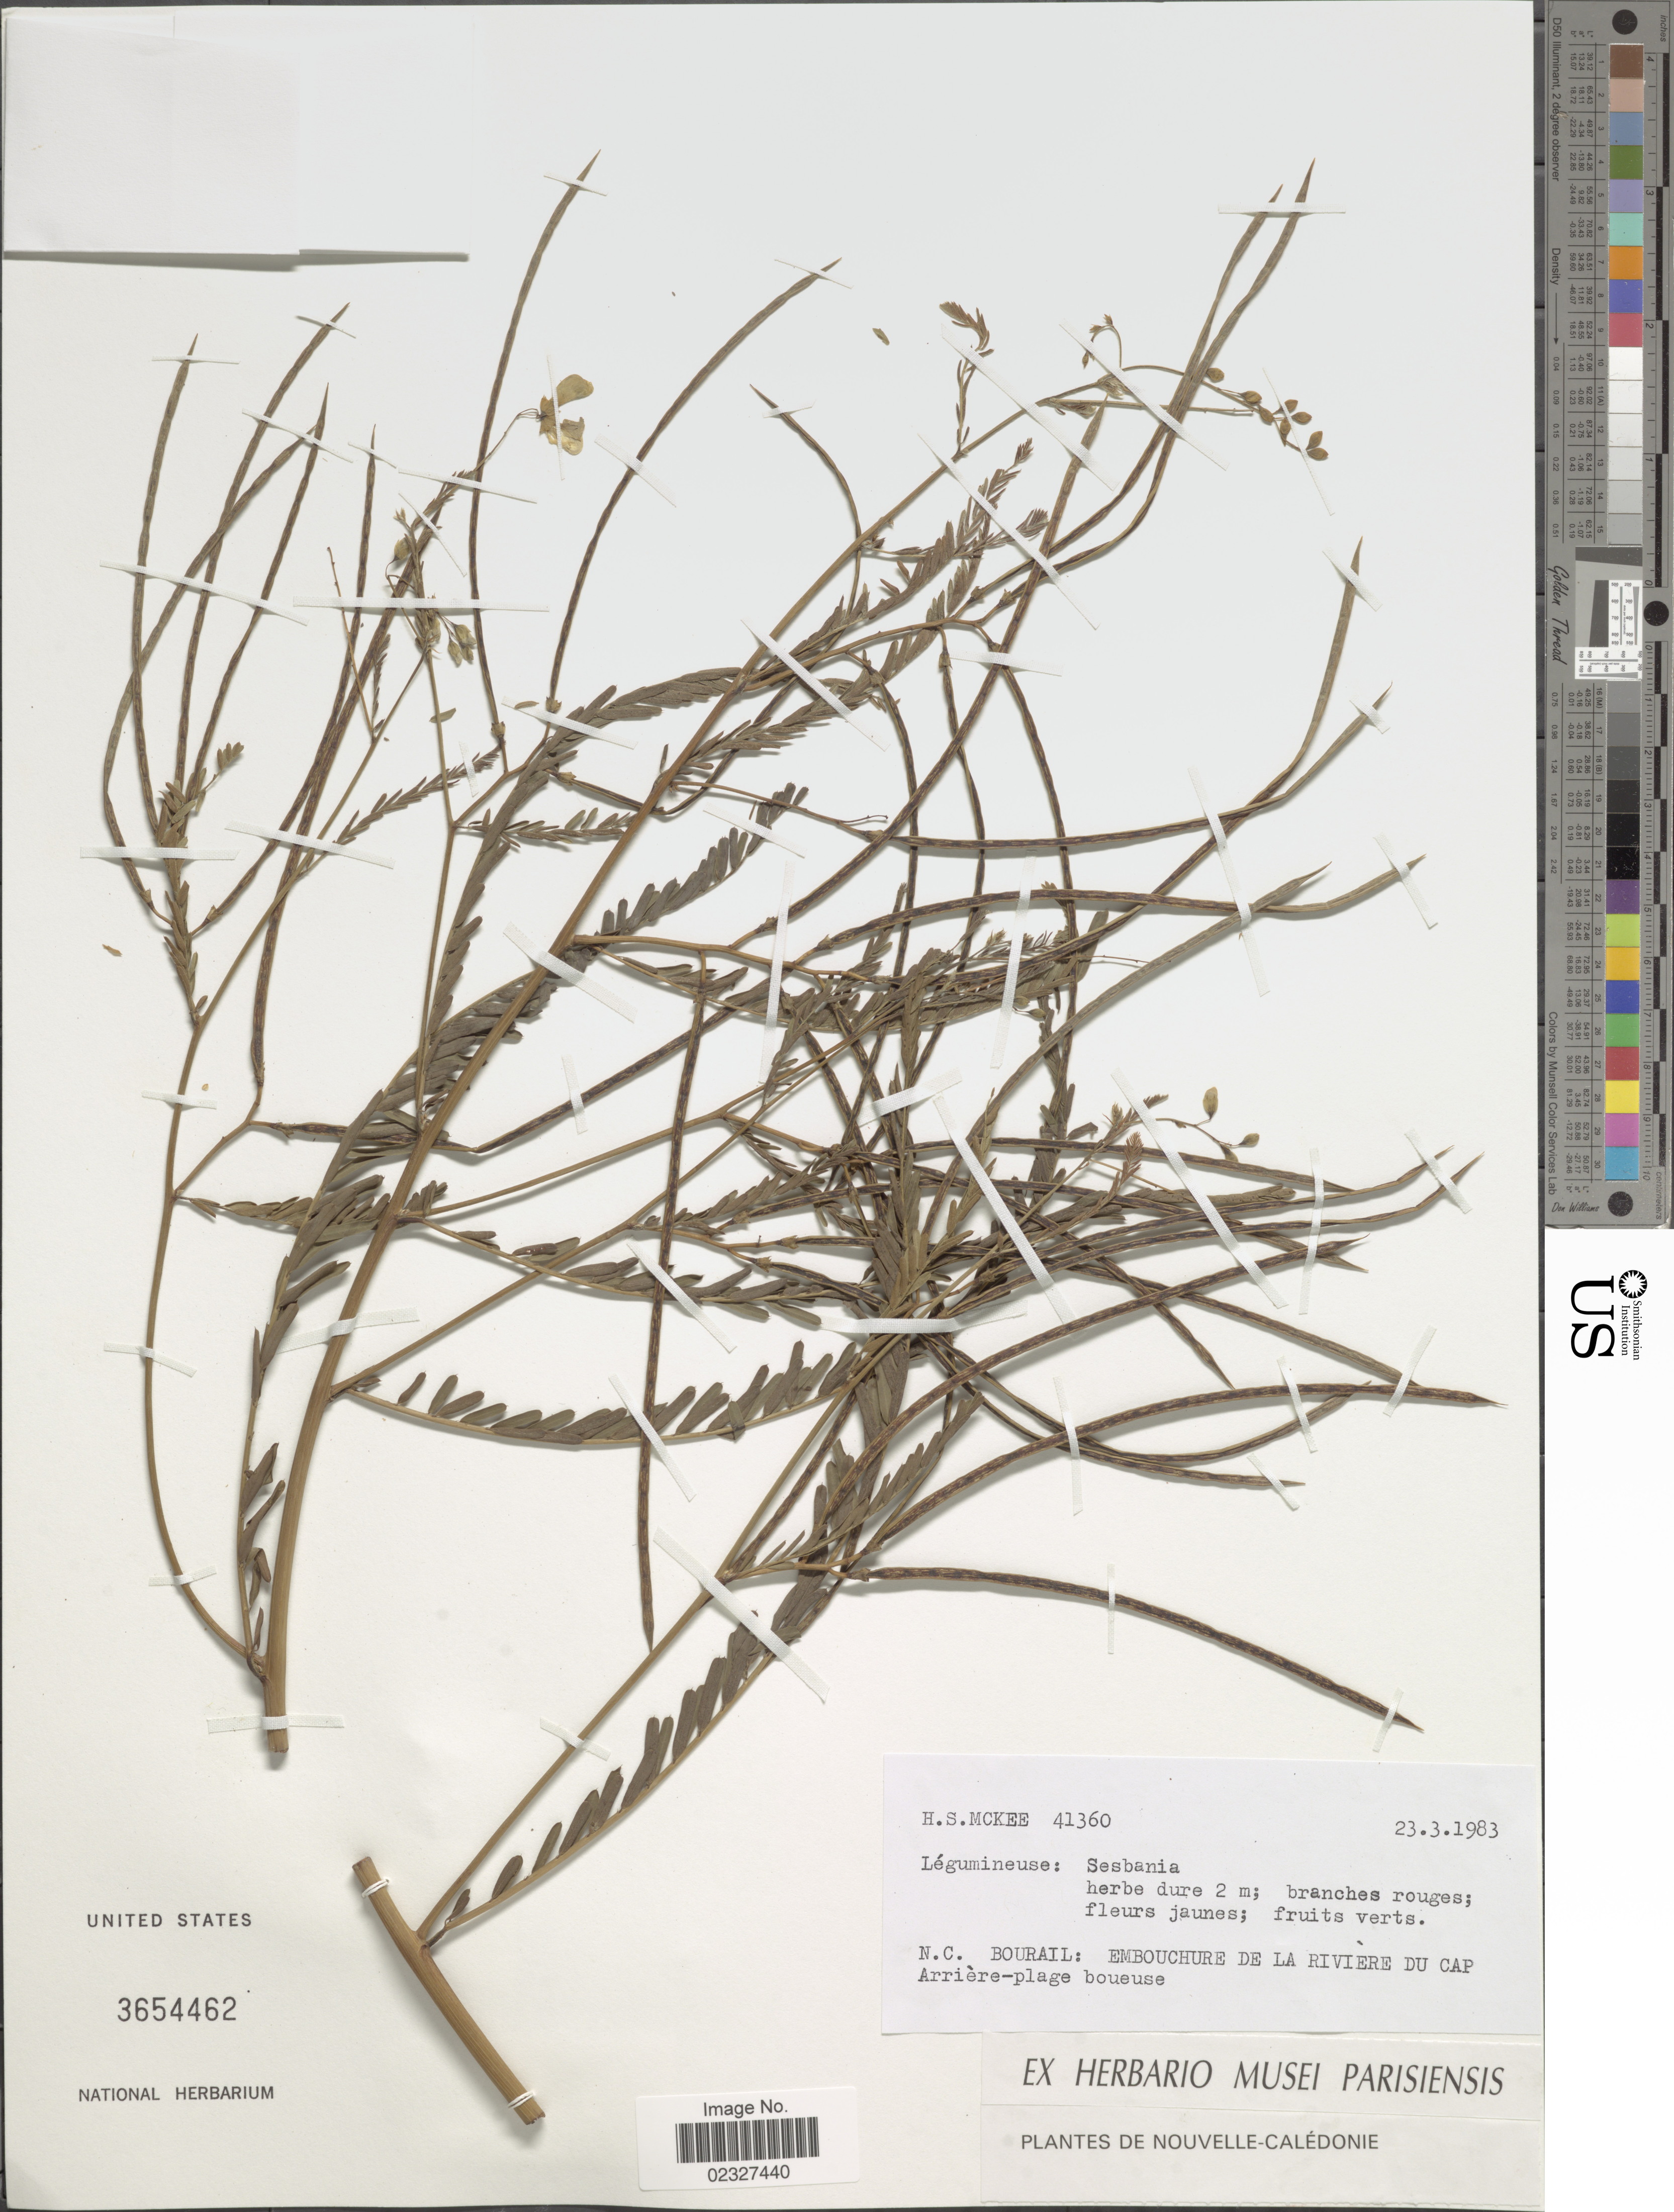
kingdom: Plantae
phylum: Tracheophyta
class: Magnoliopsida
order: Fabales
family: Fabaceae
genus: Sesbania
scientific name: Sesbania sp.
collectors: H. S. McKee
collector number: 41360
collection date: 1983-03-23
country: New Caledonia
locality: N. C., Bourail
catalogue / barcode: US 3654462